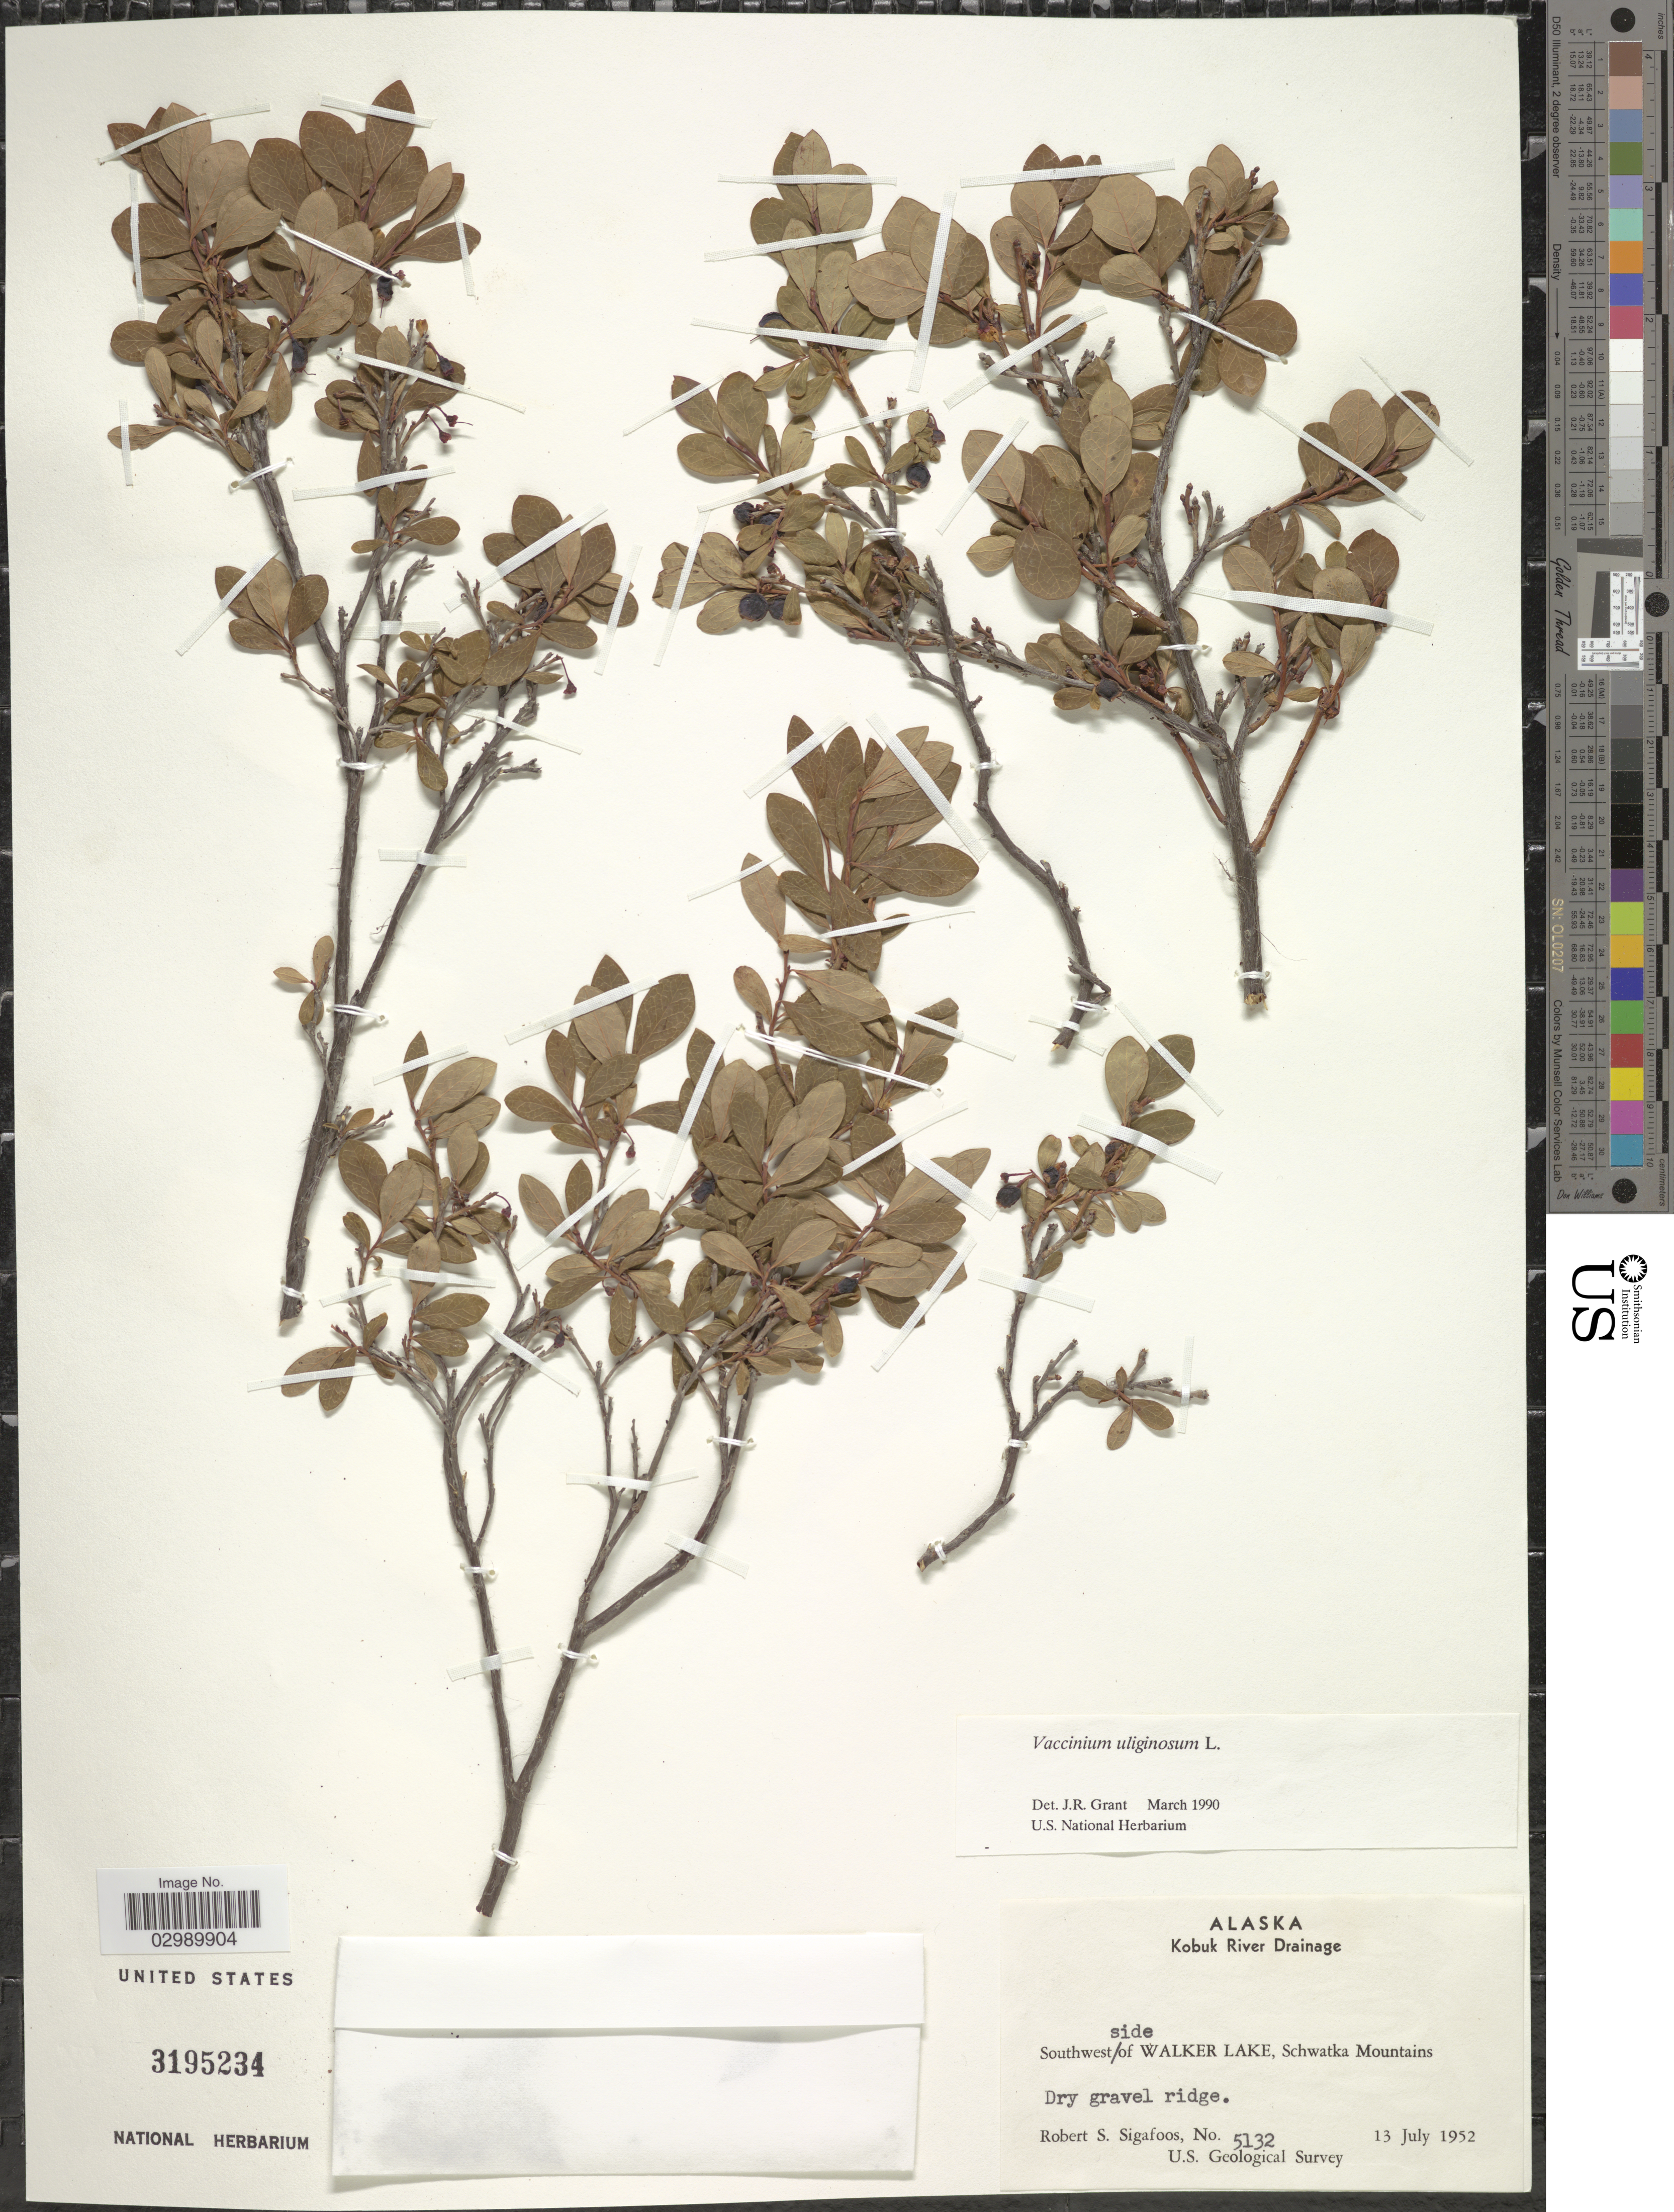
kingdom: Plantae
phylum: Tracheophyta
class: Magnoliopsida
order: Ericales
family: Ericaceae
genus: Vaccinium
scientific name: Vaccinium uliginosum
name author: L.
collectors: R. Sigafoos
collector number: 5132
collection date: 1952-07-13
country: United States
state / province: Alaska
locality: Kobuk River Drainage, Southwest side of Walker Lake, Schwatka Mountains.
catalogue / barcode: US 3195234